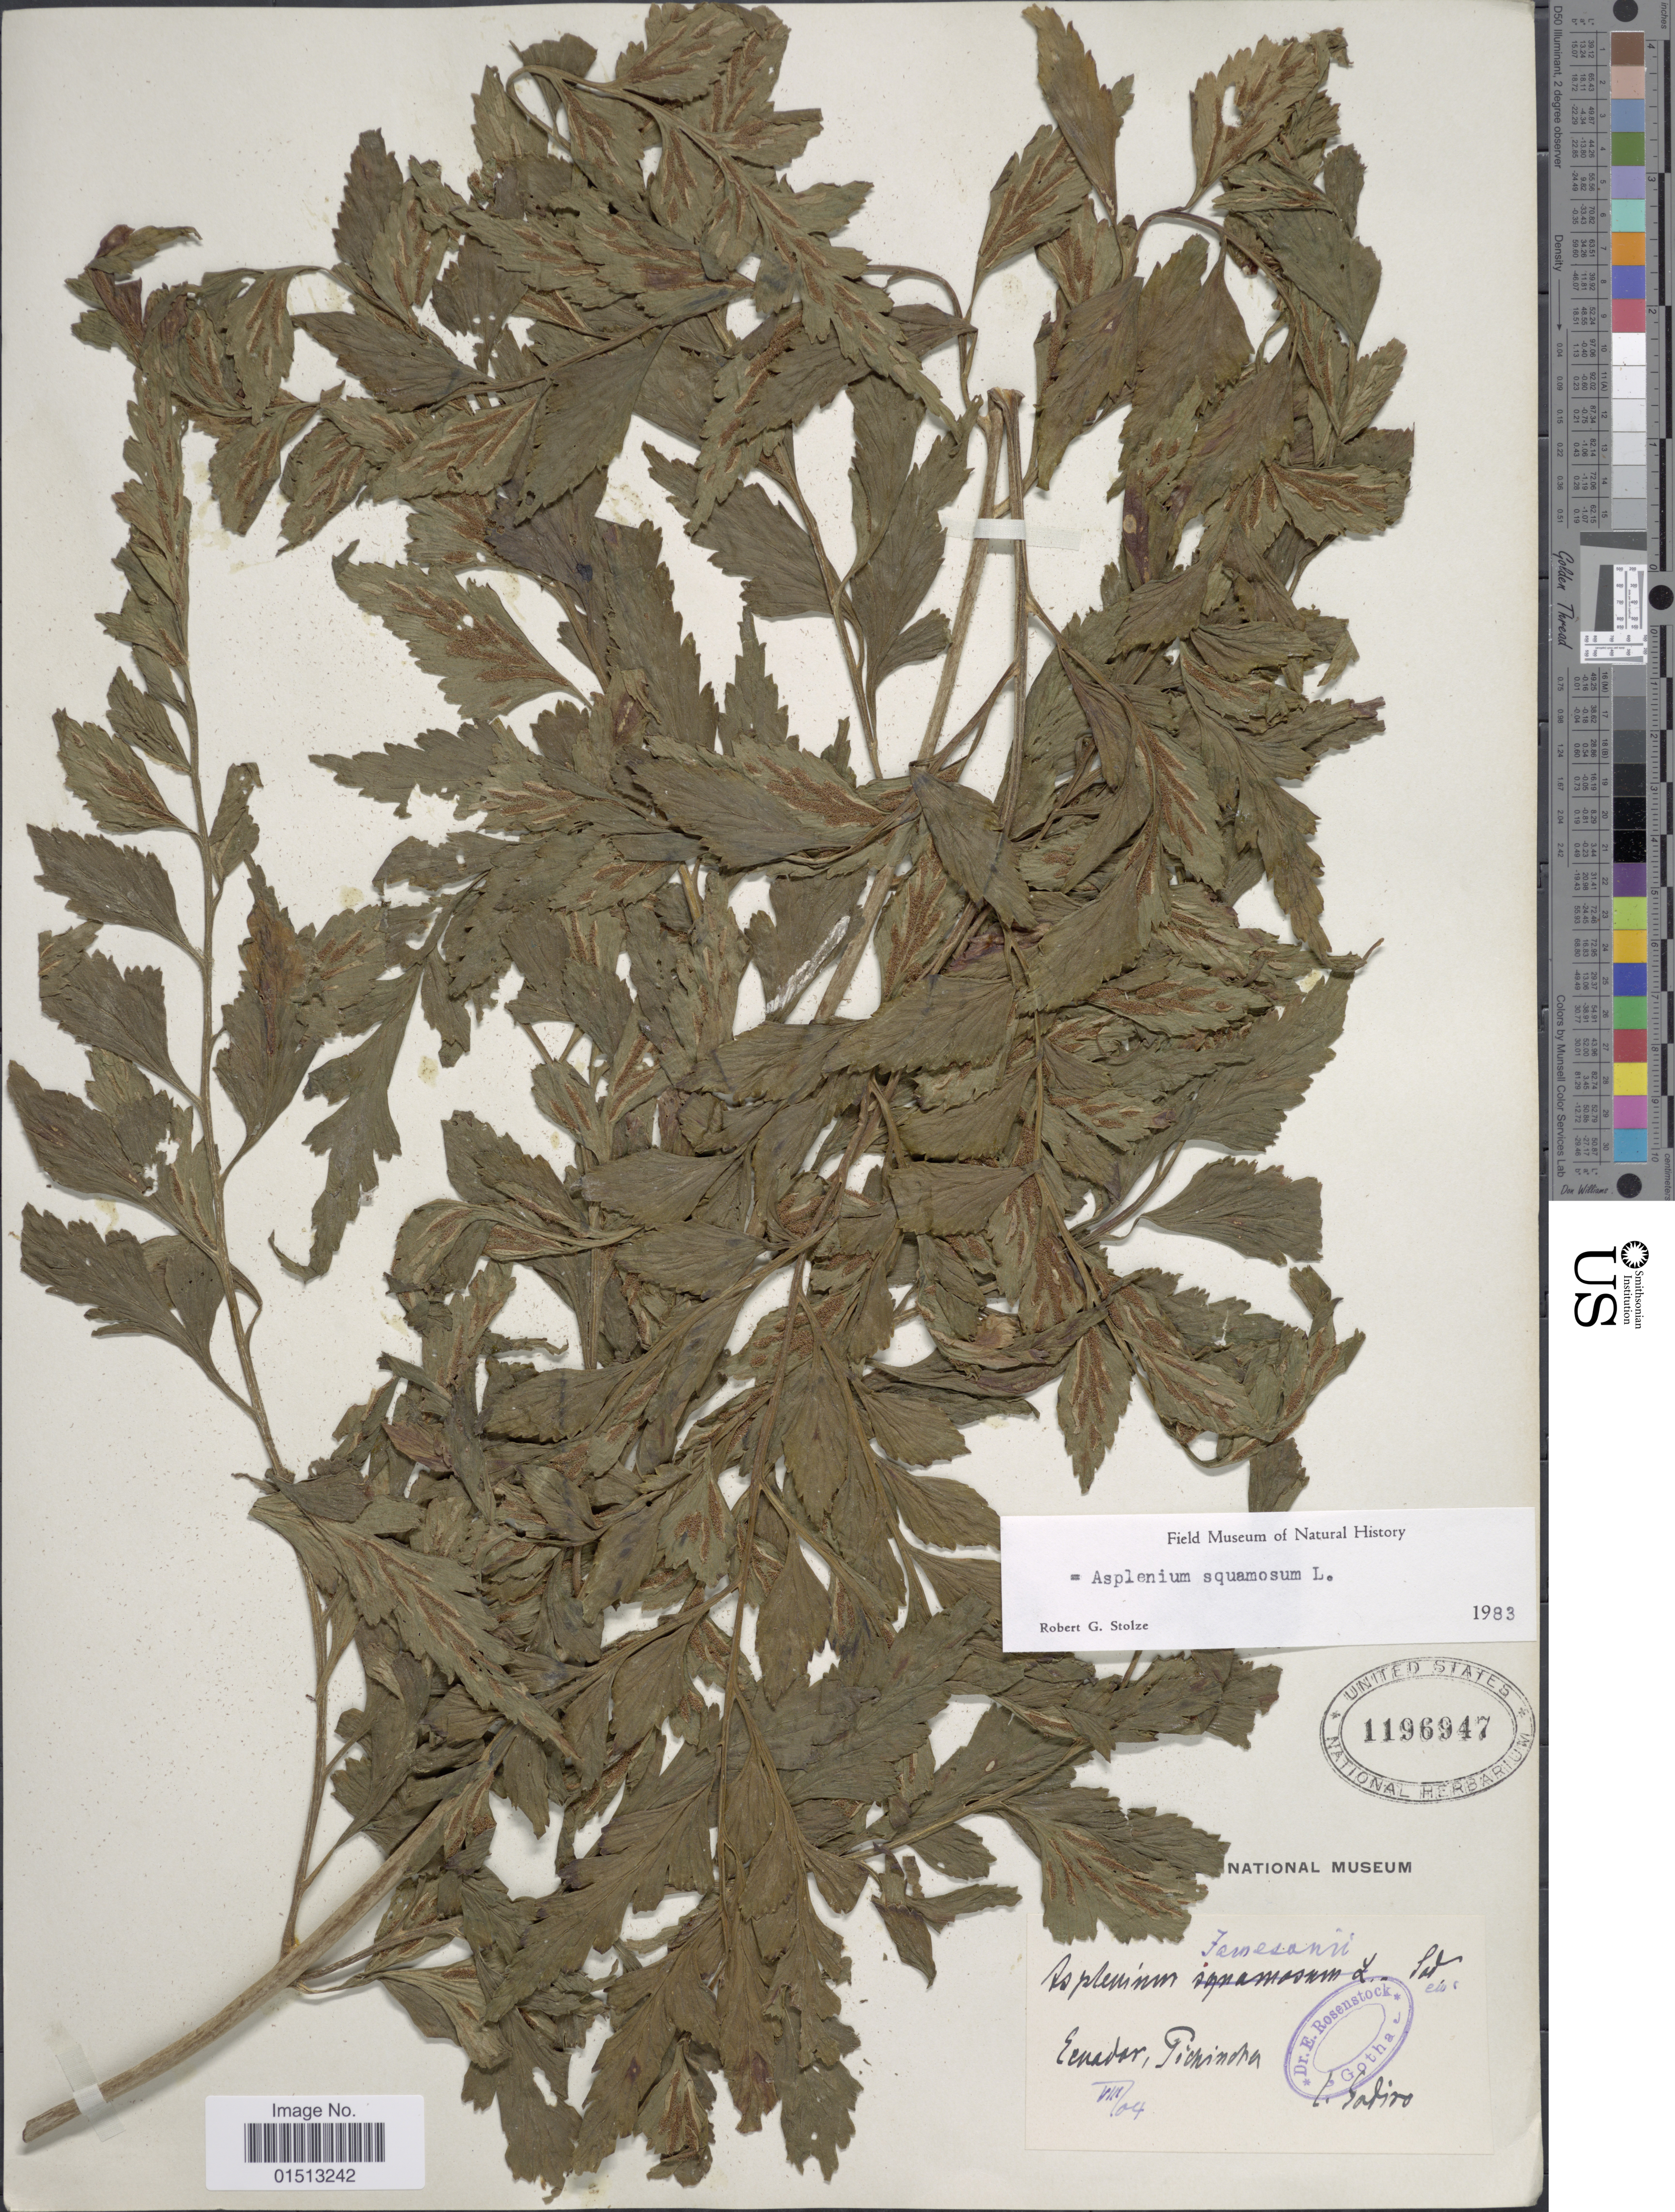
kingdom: Plantae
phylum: Tracheophyta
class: Polypodiopsida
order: Polypodiales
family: Aspleniaceae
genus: Asplenium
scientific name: Asplenium squamosum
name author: L.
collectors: L. Sodiro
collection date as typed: Transcribed d/m/y: /8/4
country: Ecuador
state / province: Pichincha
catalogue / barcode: US 1196947